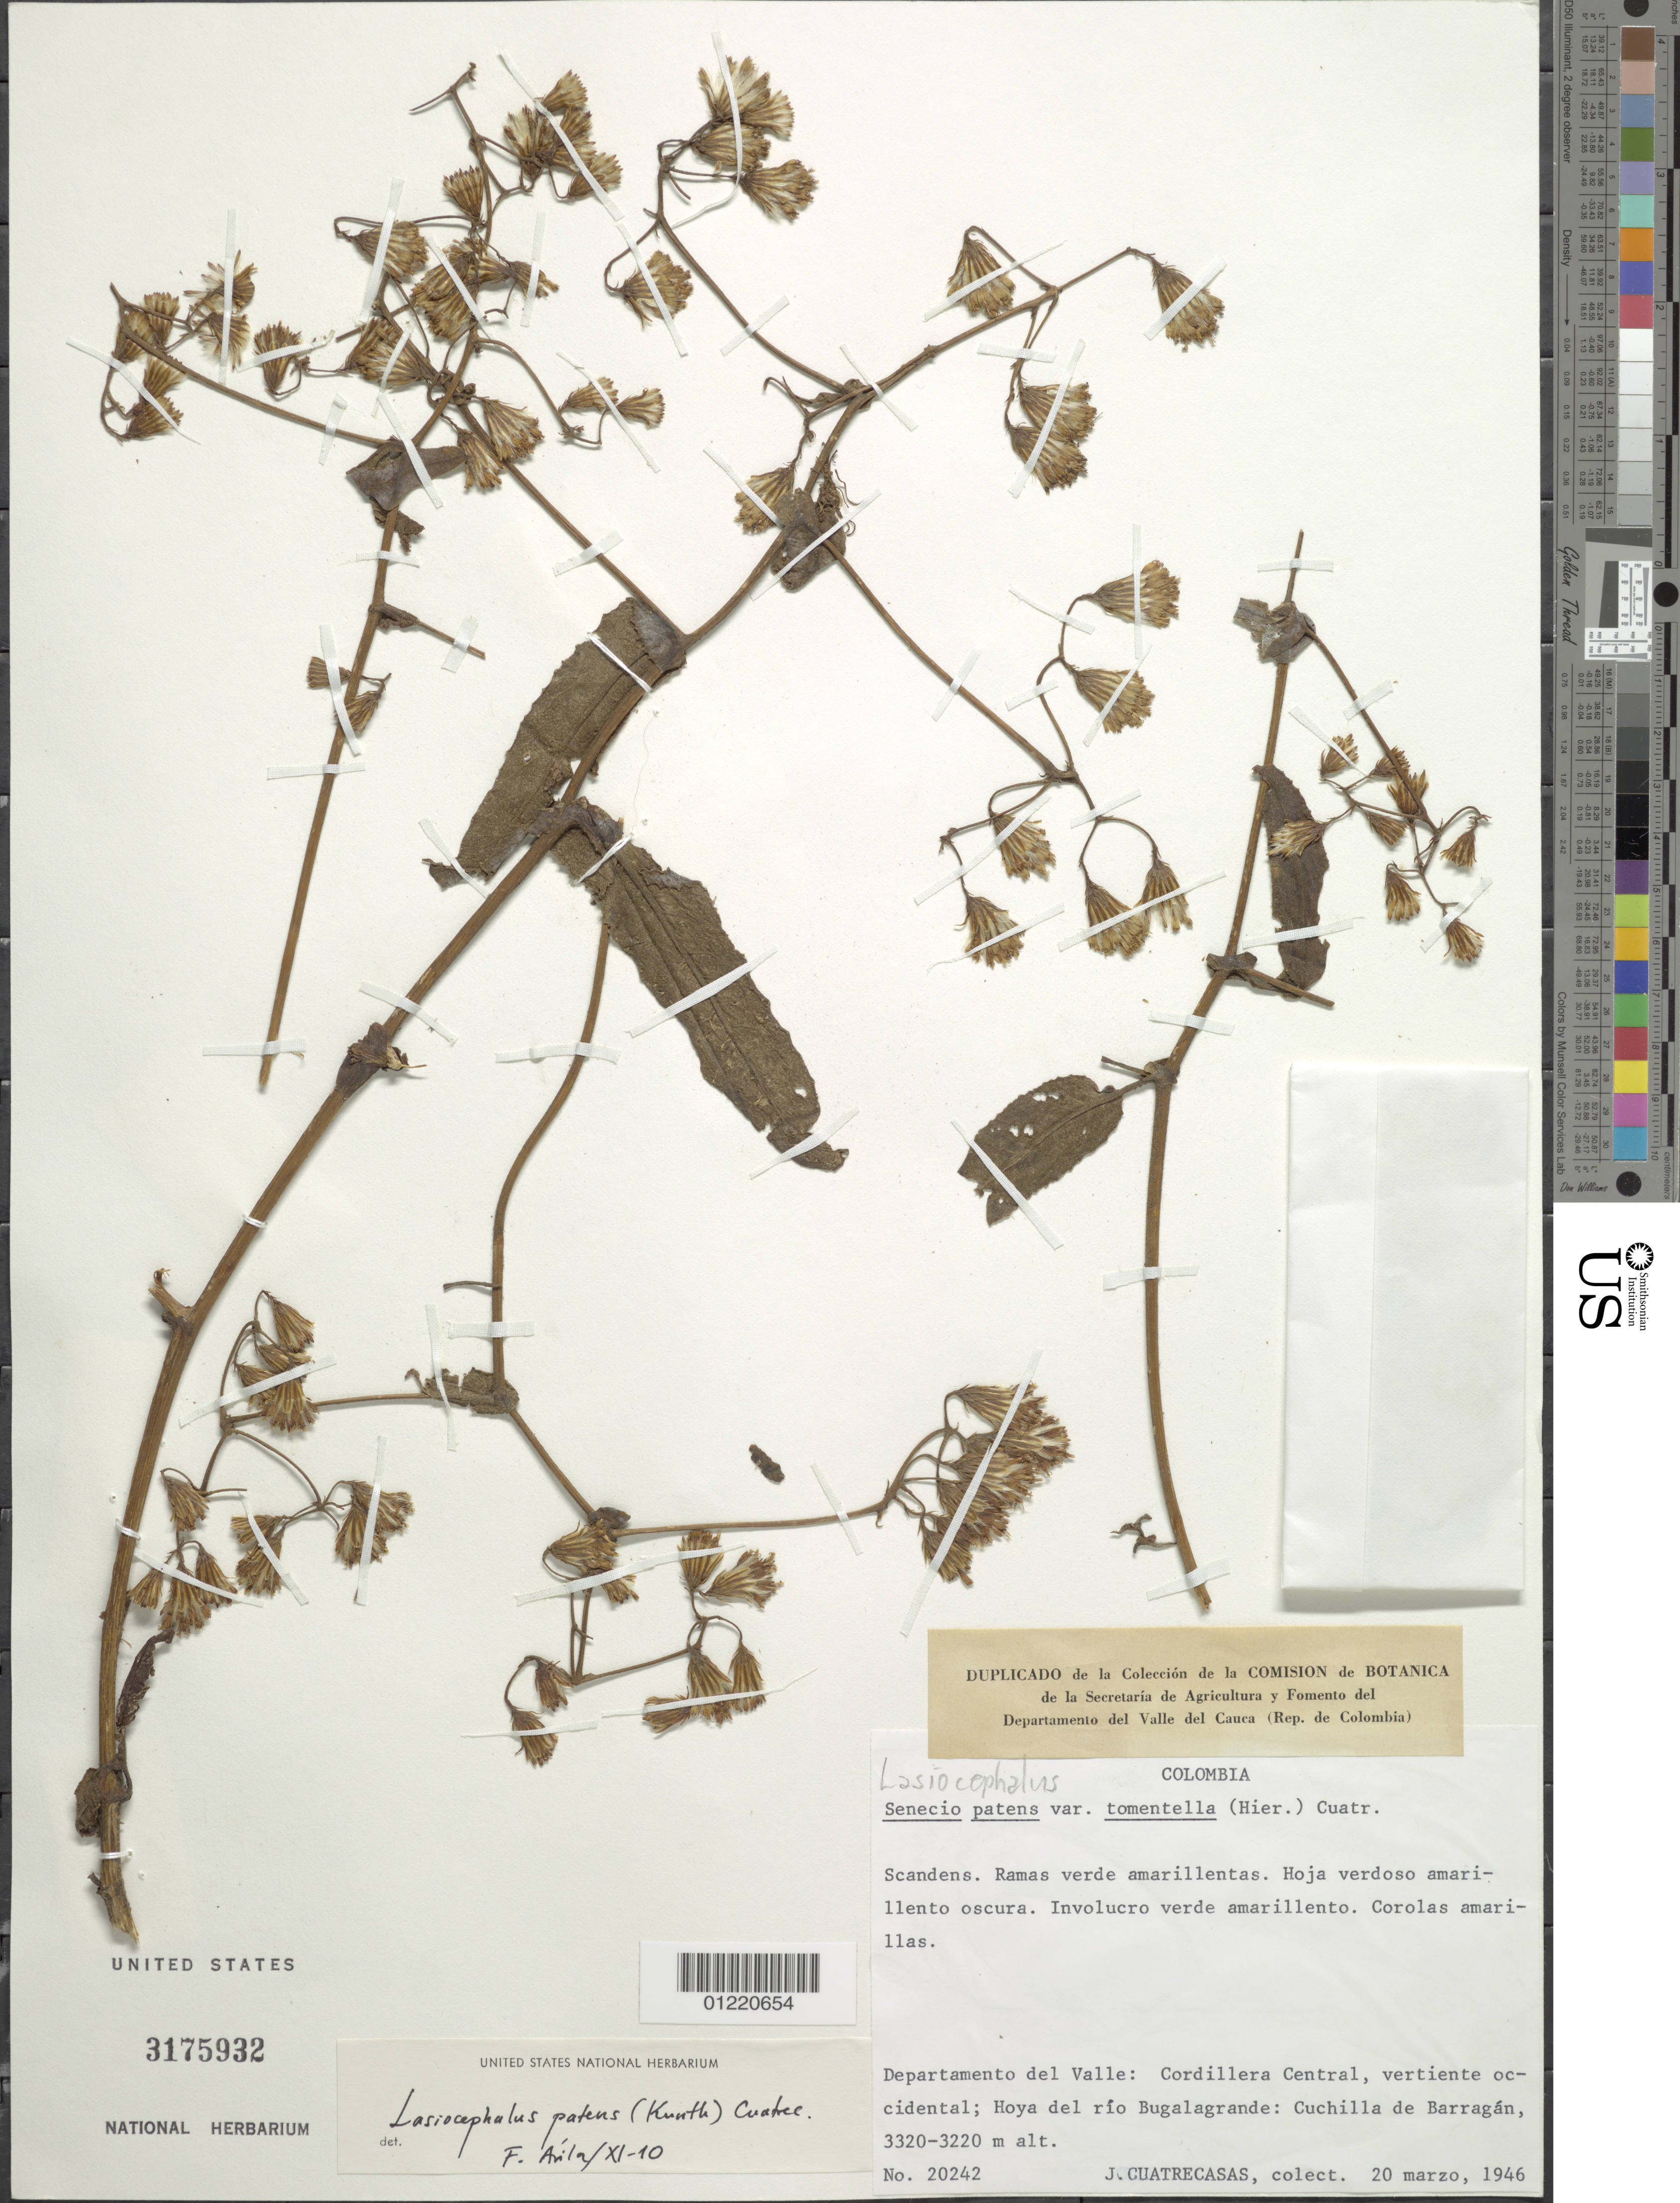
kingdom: Plantae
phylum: Tracheophyta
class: Magnoliopsida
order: Asterales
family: Asteraceae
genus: Senecio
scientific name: Senecio patens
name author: (Kunth) DC.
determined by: Salomon, Luciana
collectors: J. Cuatrecasas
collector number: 20242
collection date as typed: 20 Mar 1946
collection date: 1946-03-20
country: Colombia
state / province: Valle del Cauca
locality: Cordillera Central, vertiente occidental; Hoya del río Bugalagrande: Cuchilla de Barragán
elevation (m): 3220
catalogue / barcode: US 3175932